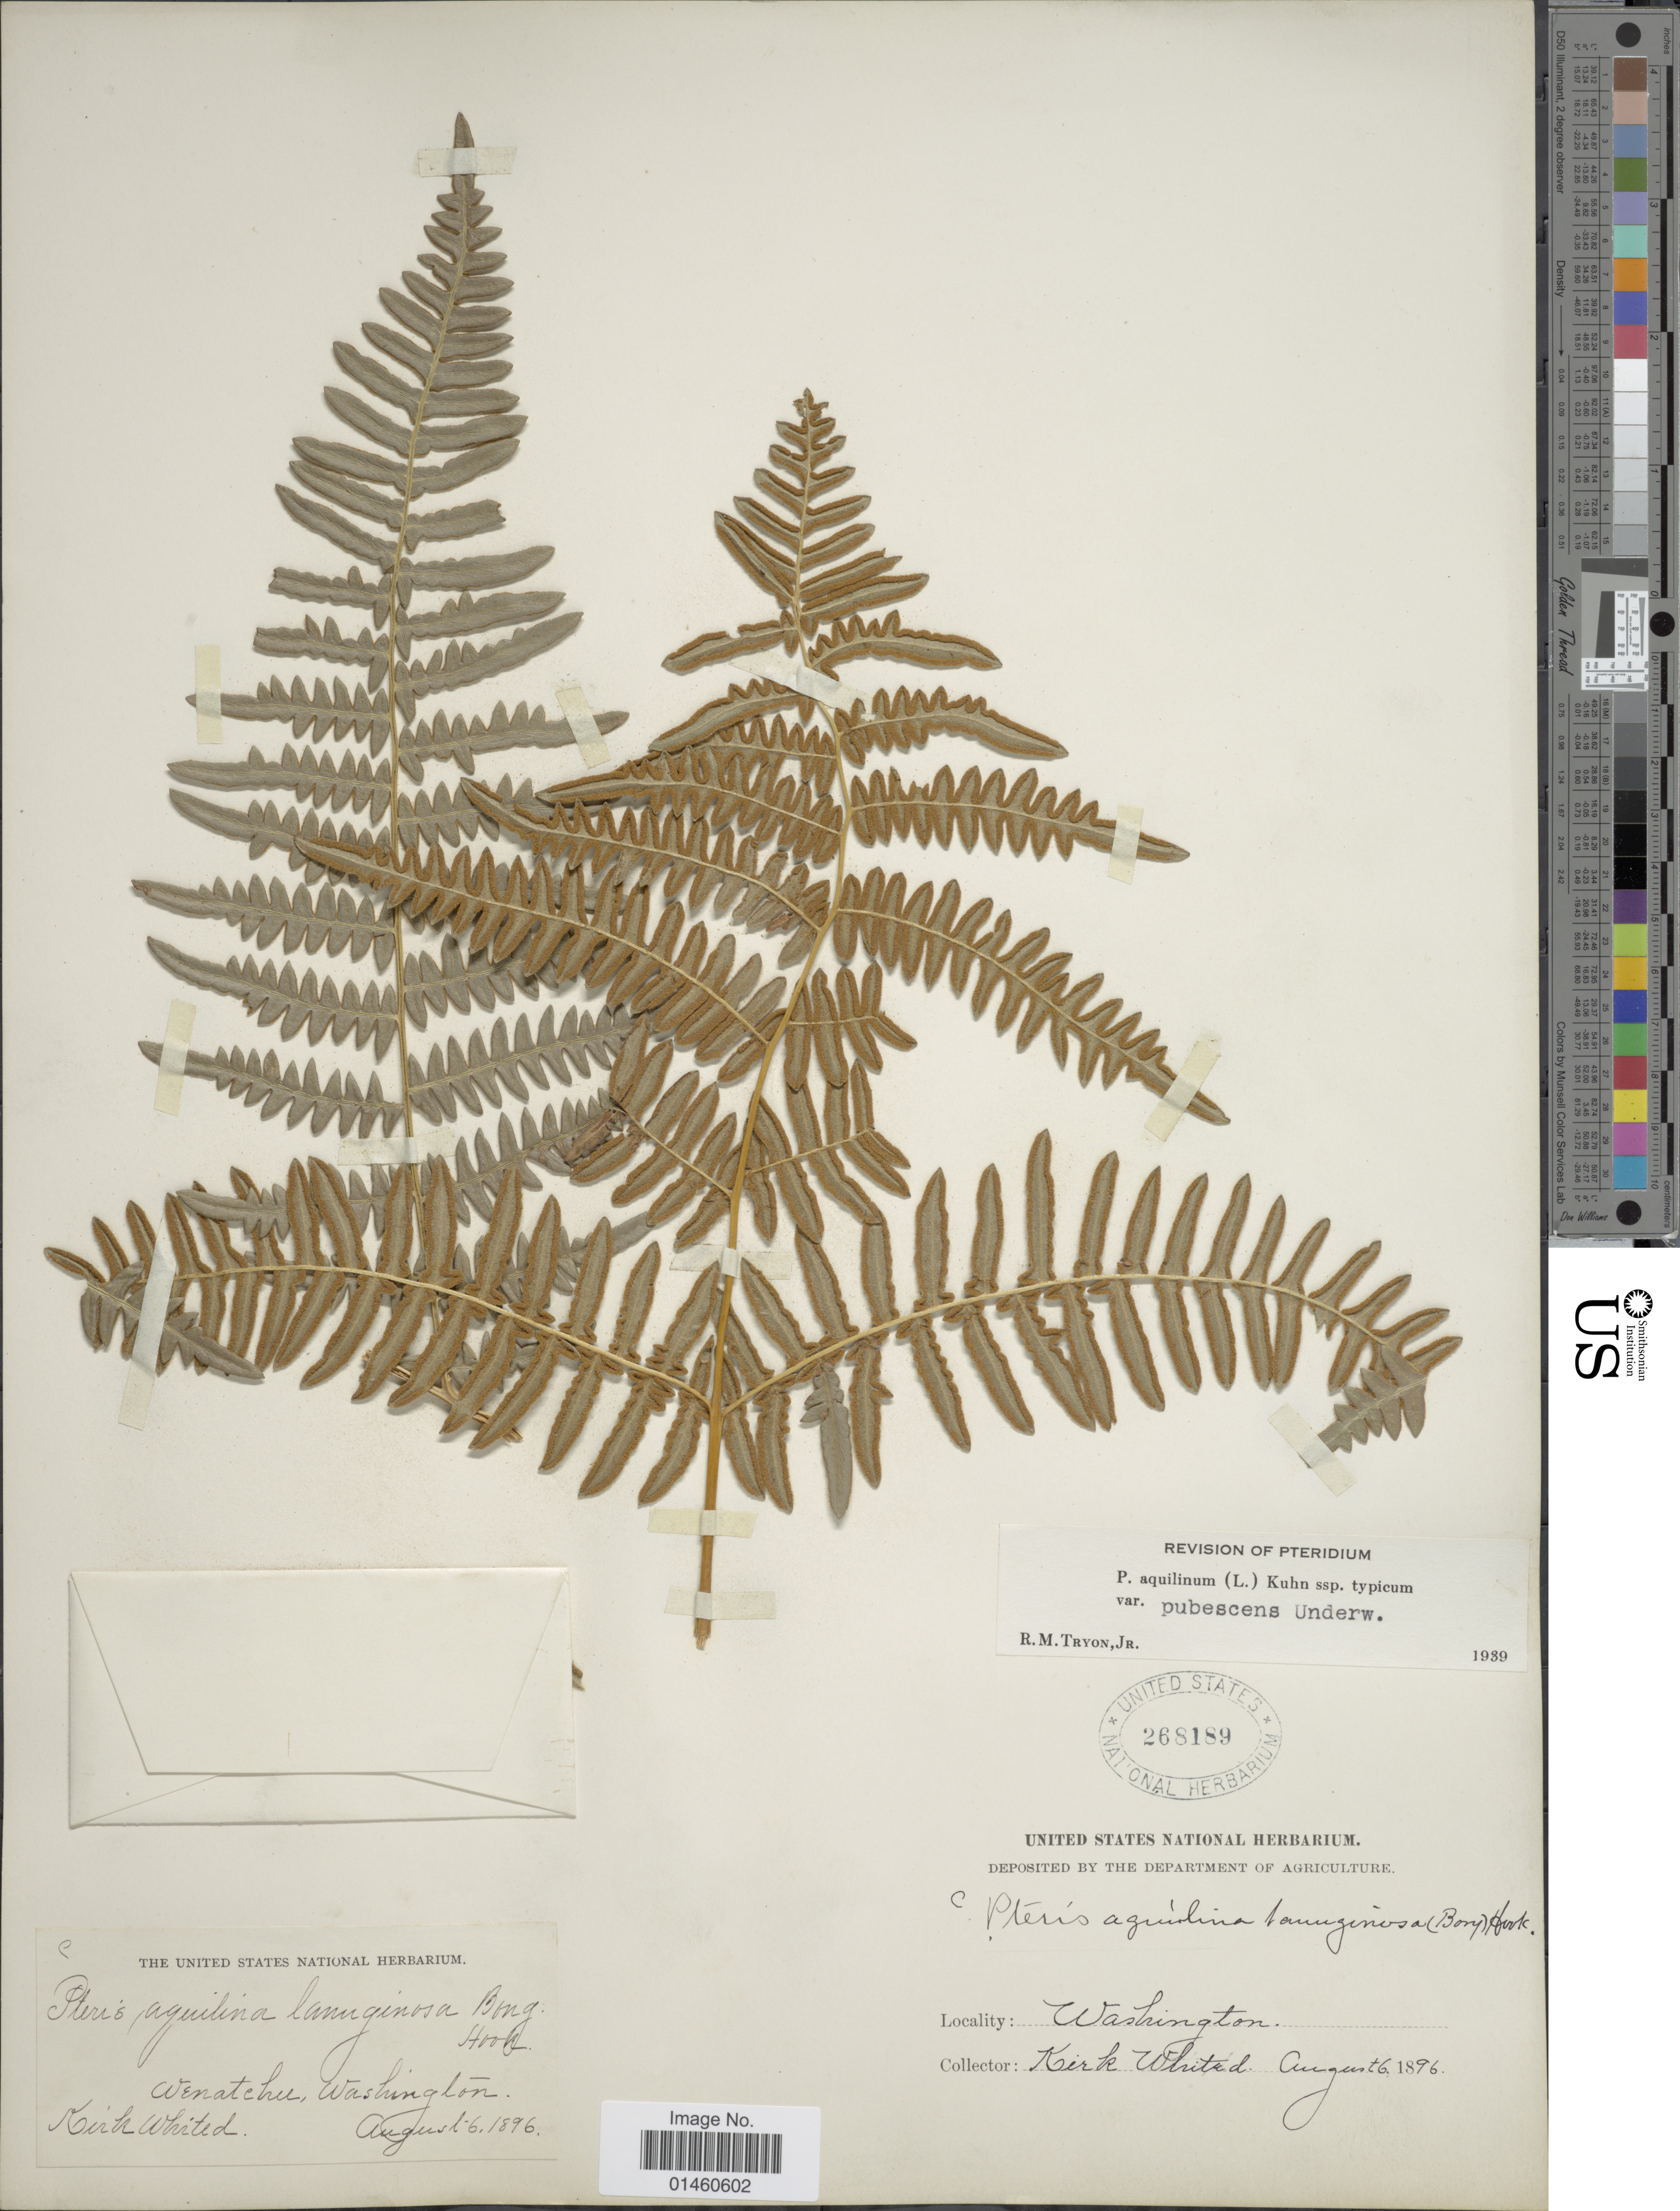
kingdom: Plantae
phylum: Tracheophyta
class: Polypodiopsida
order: Polypodiales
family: Dennstaedtiaceae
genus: Pteridium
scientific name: Pteridium pubescens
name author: (Underw.) Christenh.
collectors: K. Whited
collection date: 1896-08-06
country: United States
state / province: Washington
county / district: Chelan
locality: Wenatchee.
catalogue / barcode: US 268189